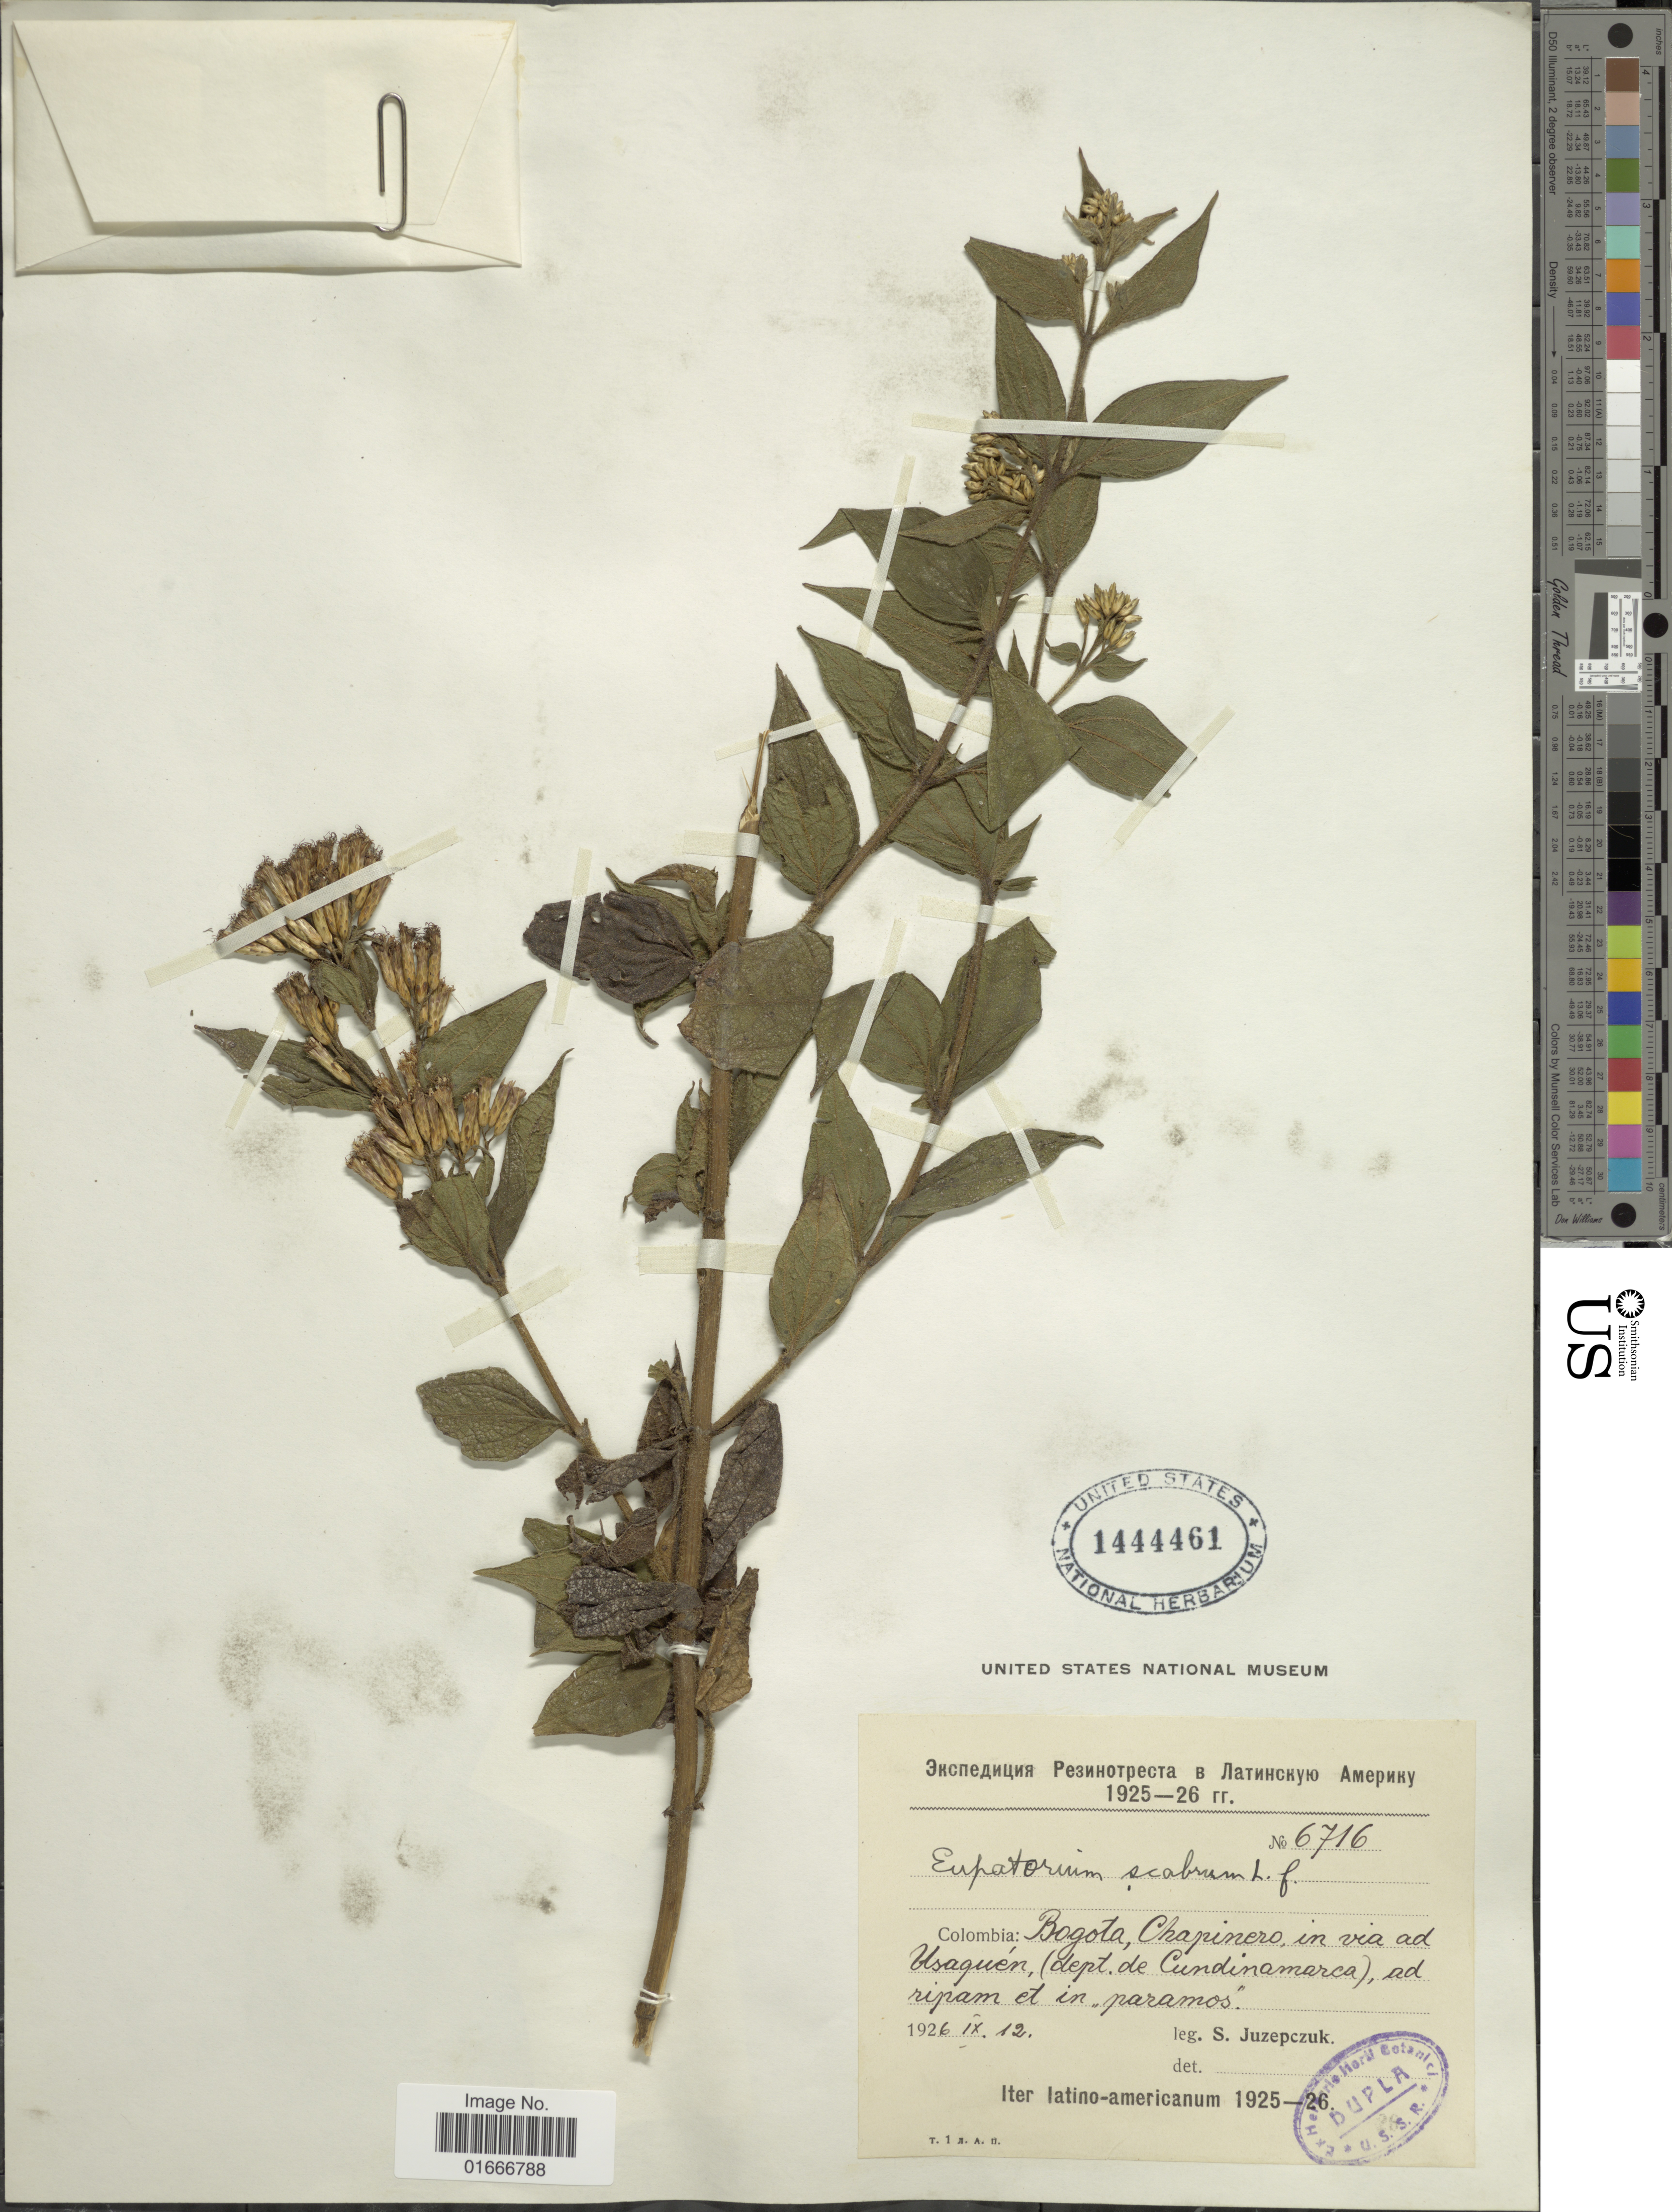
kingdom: Plantae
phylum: Tracheophyta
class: Magnoliopsida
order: Asterales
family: Asteraceae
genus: Chromolaena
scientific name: Chromolaena scabra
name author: (L. f.) R.M. King & H. Rob.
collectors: S. V. Juzepczuk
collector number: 6716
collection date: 1926-09-12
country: Colombia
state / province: Cundinamarca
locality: Bogota, Chapinero, in via ad Usaquen, (dept. de Cundinamarca), ad ripam et in "paramos"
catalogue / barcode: US 1444461